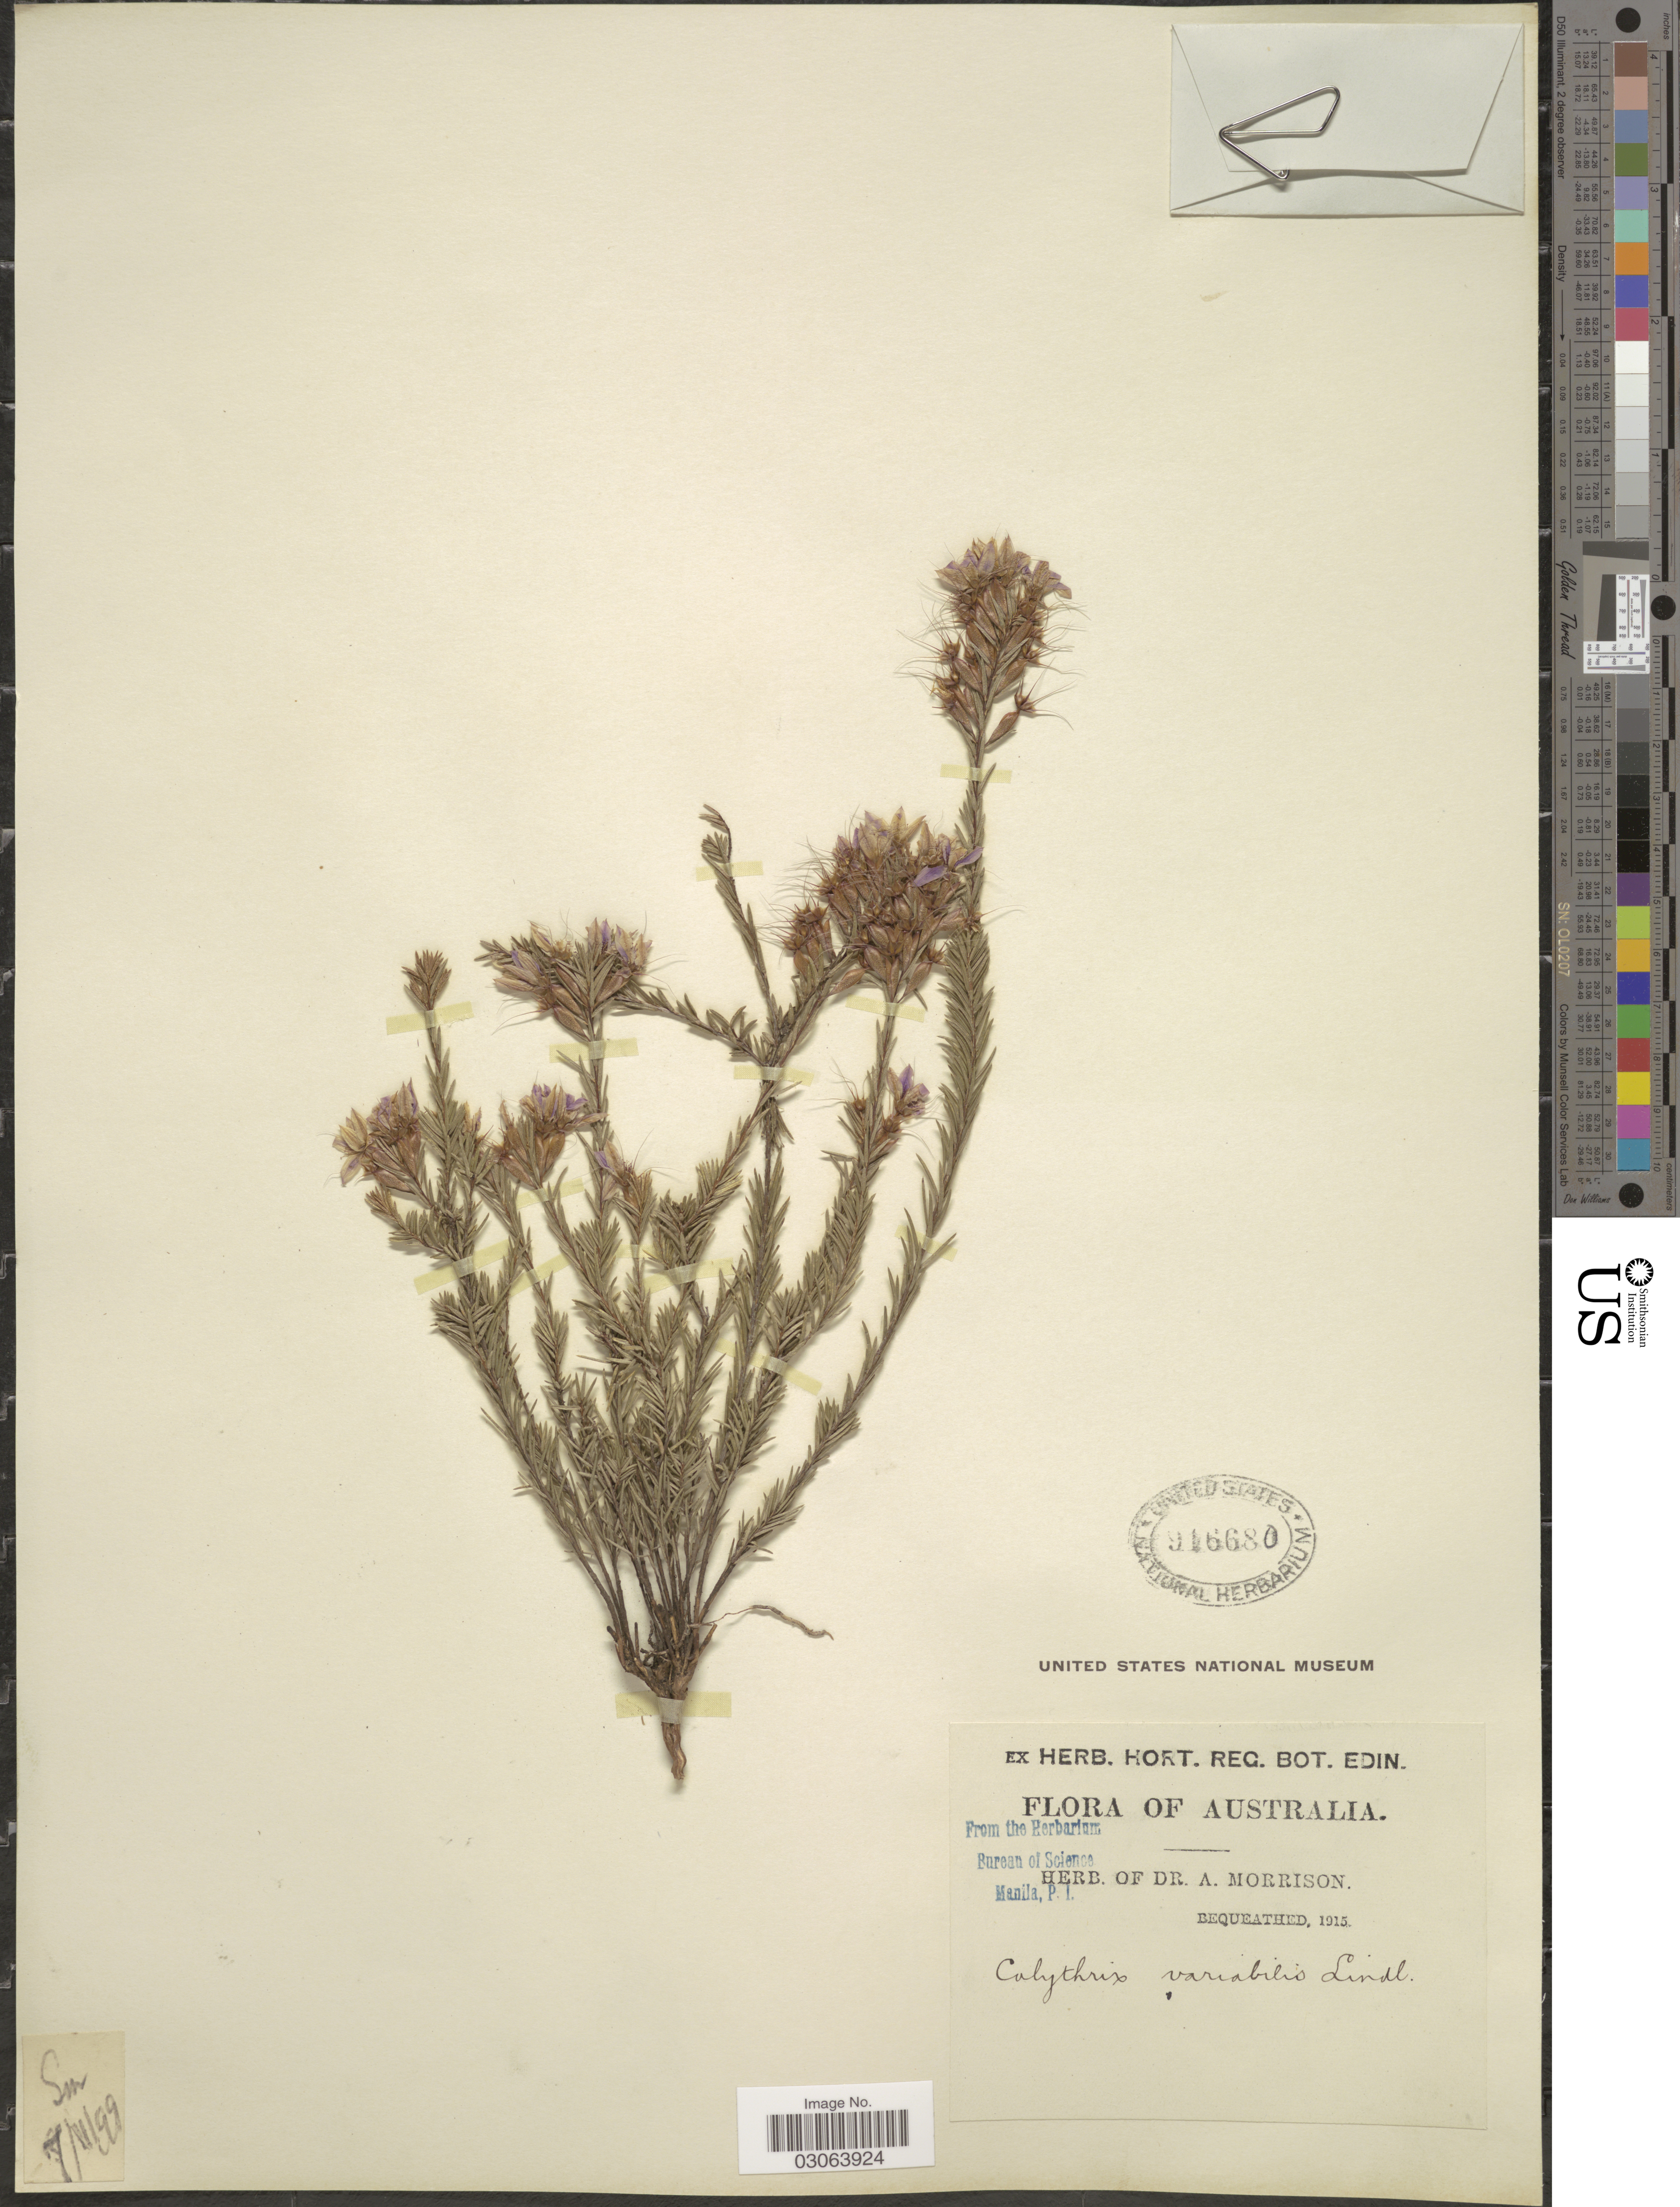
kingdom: Plantae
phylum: Tracheophyta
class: Magnoliopsida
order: Myrtales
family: Myrtaceae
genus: Calytrix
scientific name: Calytrix variabilis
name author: Lindl.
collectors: ex herb. Dr. A. Morrison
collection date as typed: Transcribed d/m/y: 7/11/99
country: Australia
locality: Sm [unsure placement]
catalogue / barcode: US 916680